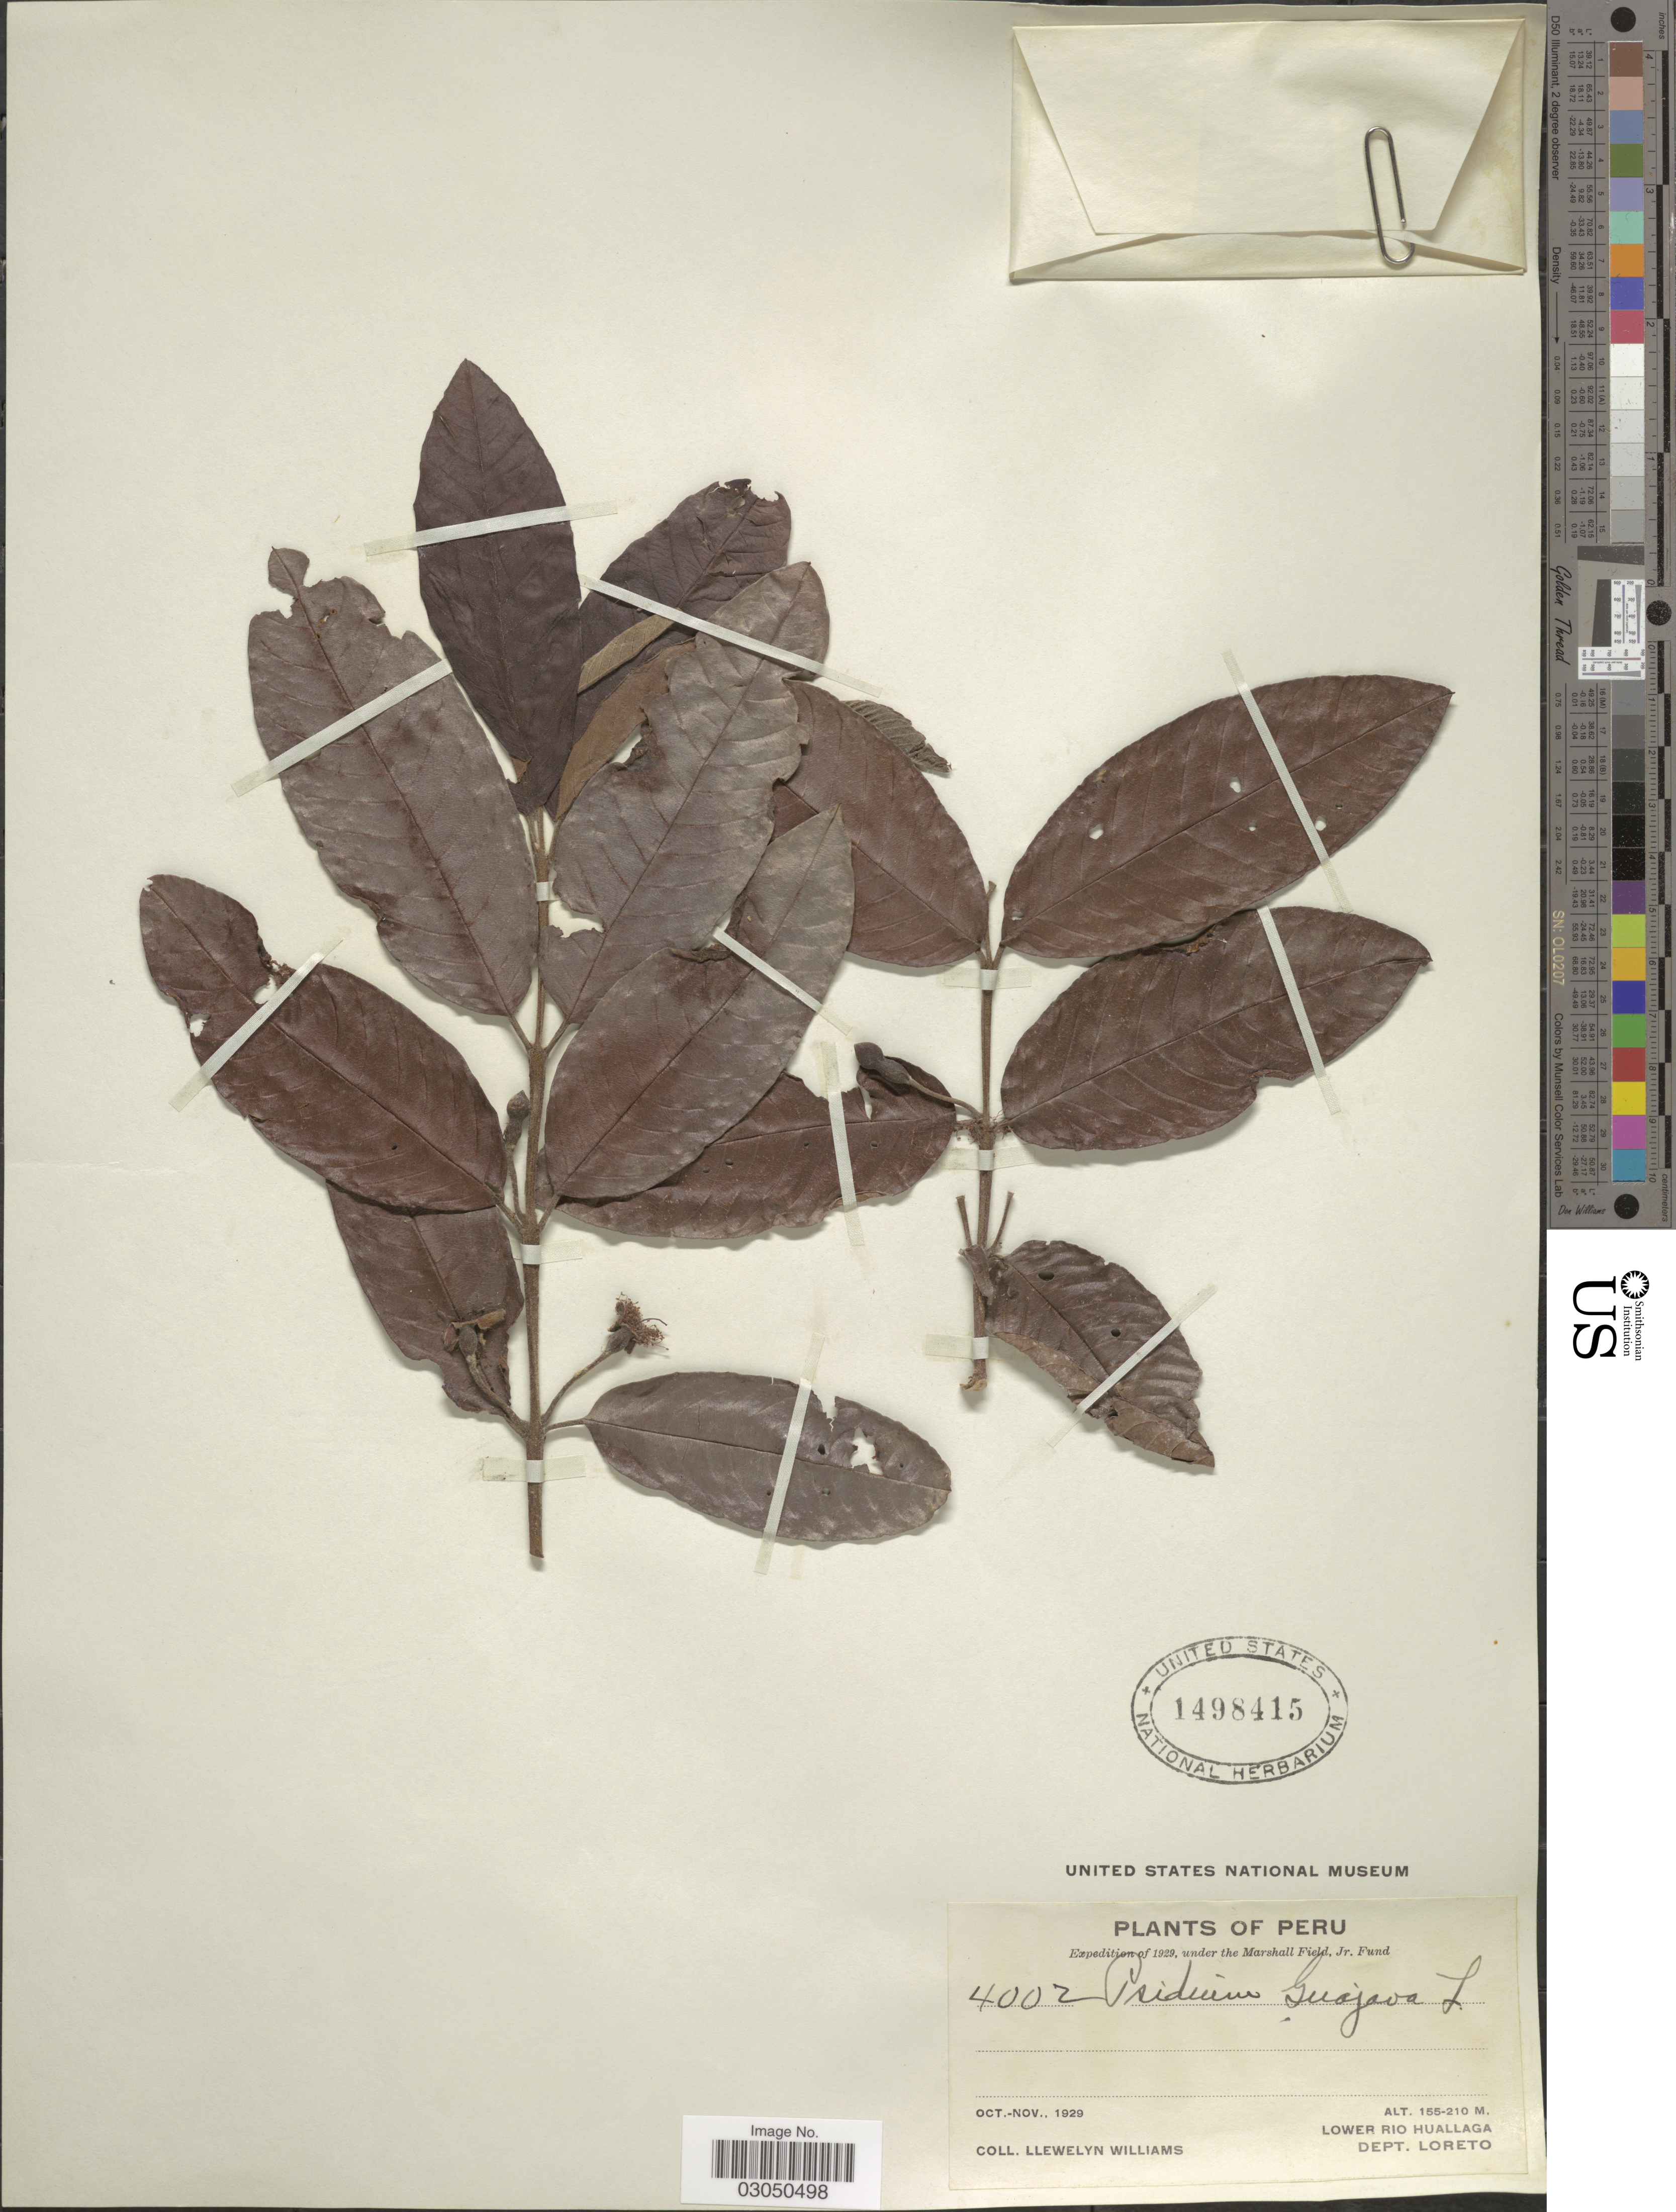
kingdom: Plantae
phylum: Tracheophyta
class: Magnoliopsida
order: Myrtales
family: Myrtaceae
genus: Psidium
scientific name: Psidium guajava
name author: L.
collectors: Ll. Williams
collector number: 4002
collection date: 1929-10/1929-11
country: Peru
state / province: Loreto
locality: Lower Rio Huallaga. Dept. Loreto.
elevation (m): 155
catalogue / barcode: US 1498415